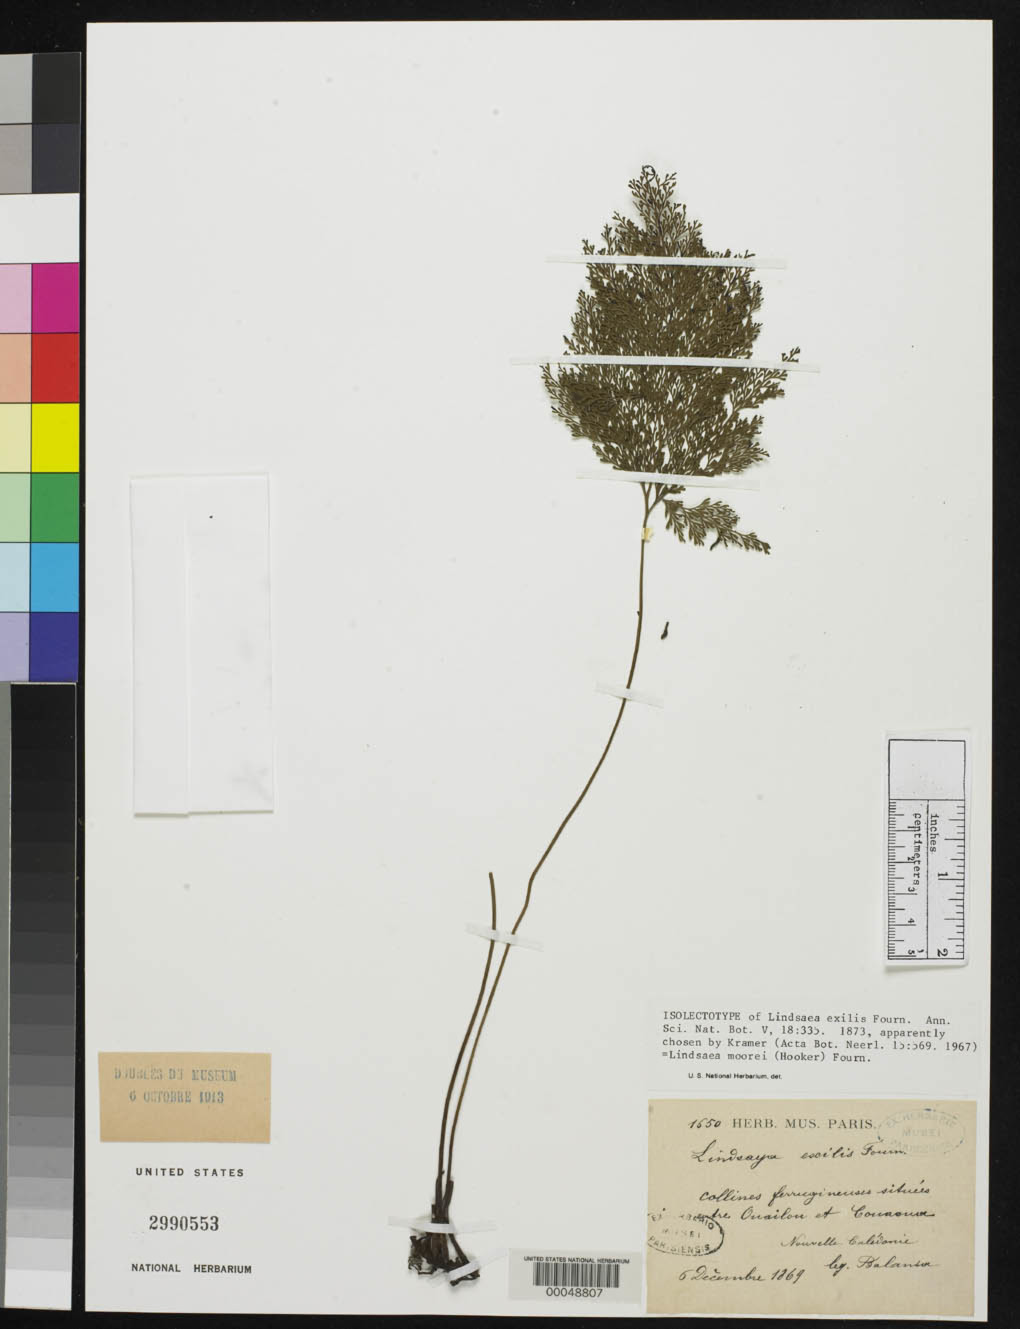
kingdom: Plantae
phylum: Tracheophyta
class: Polypodiopsida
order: Polypodiales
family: Lindsaeaceae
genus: Lindsaea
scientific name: Lindsaea exilis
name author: E. Fourn.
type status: Isolectotype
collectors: B. Balansa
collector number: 1650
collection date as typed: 06 Dec 1873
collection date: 1873-12-06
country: New Caledonia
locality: Hills between Ouailou & Couaoua.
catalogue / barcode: US 2990553